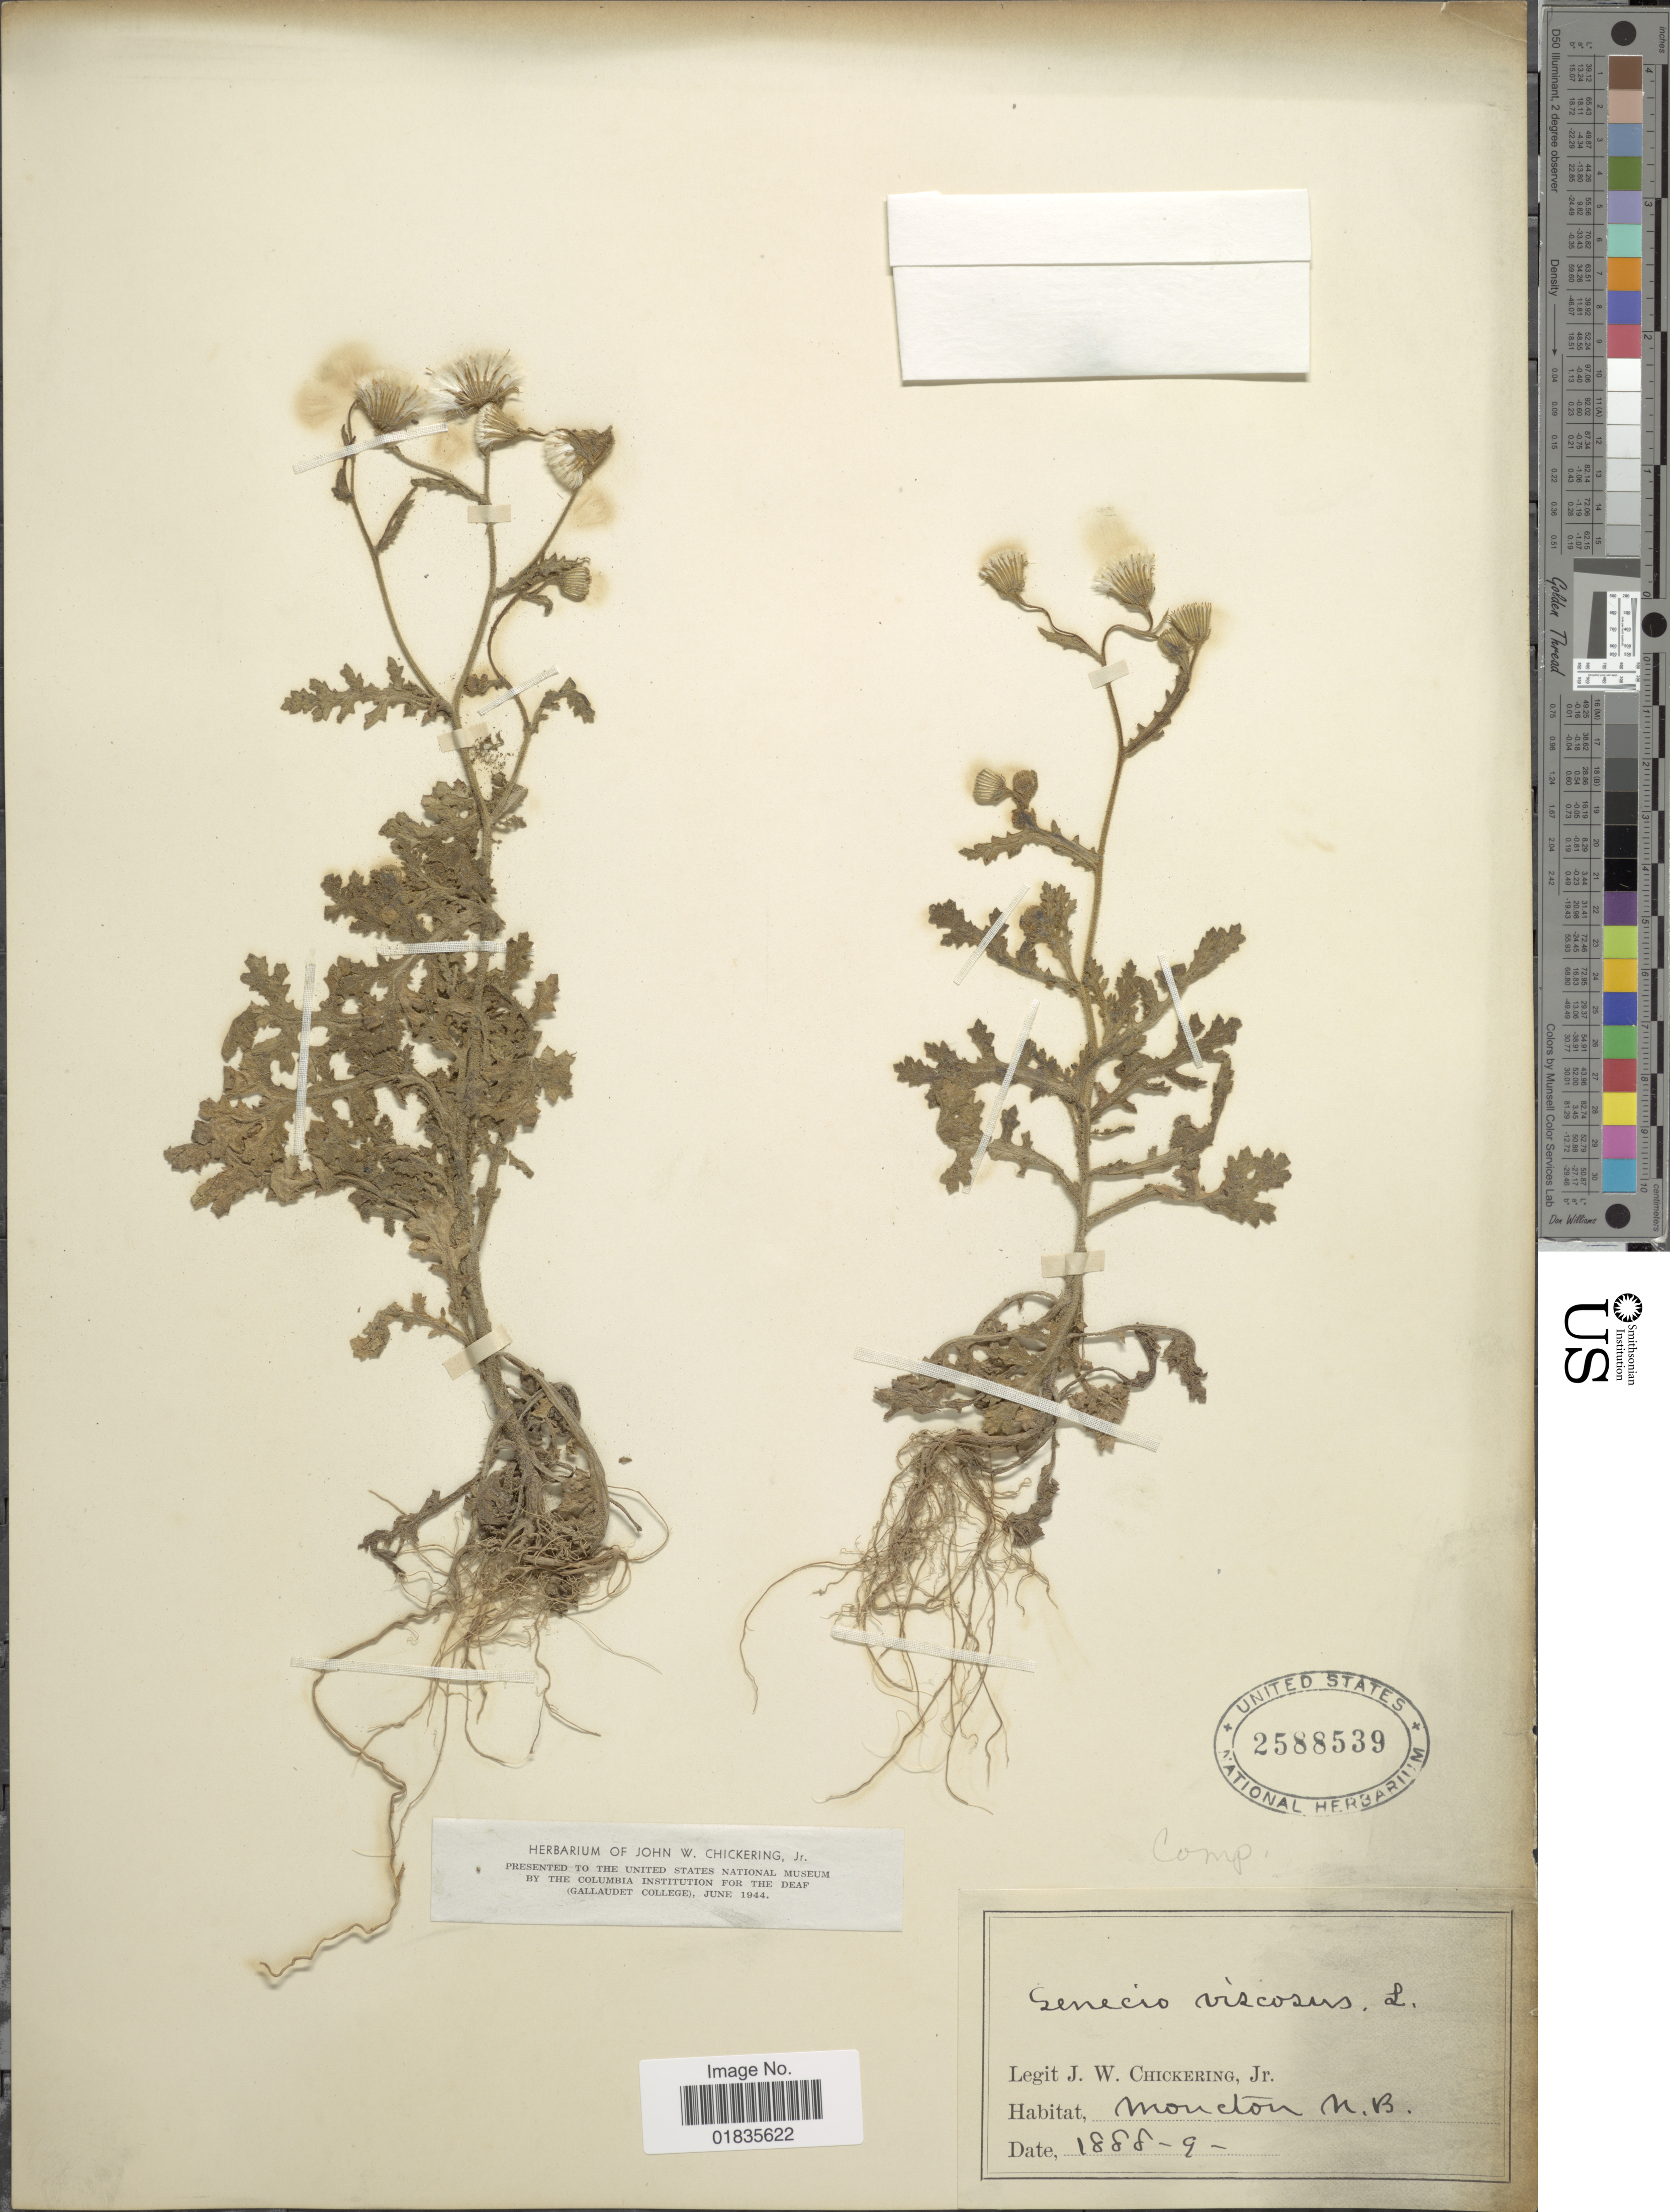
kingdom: Plantae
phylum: Tracheophyta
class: Magnoliopsida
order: Asterales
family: Asteraceae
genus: Senecio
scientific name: Senecio viscosus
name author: L.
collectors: J. W. Chickering Jr.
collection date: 1888-09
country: Canada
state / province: New Brunswick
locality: Moncton.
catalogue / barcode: US 2588539